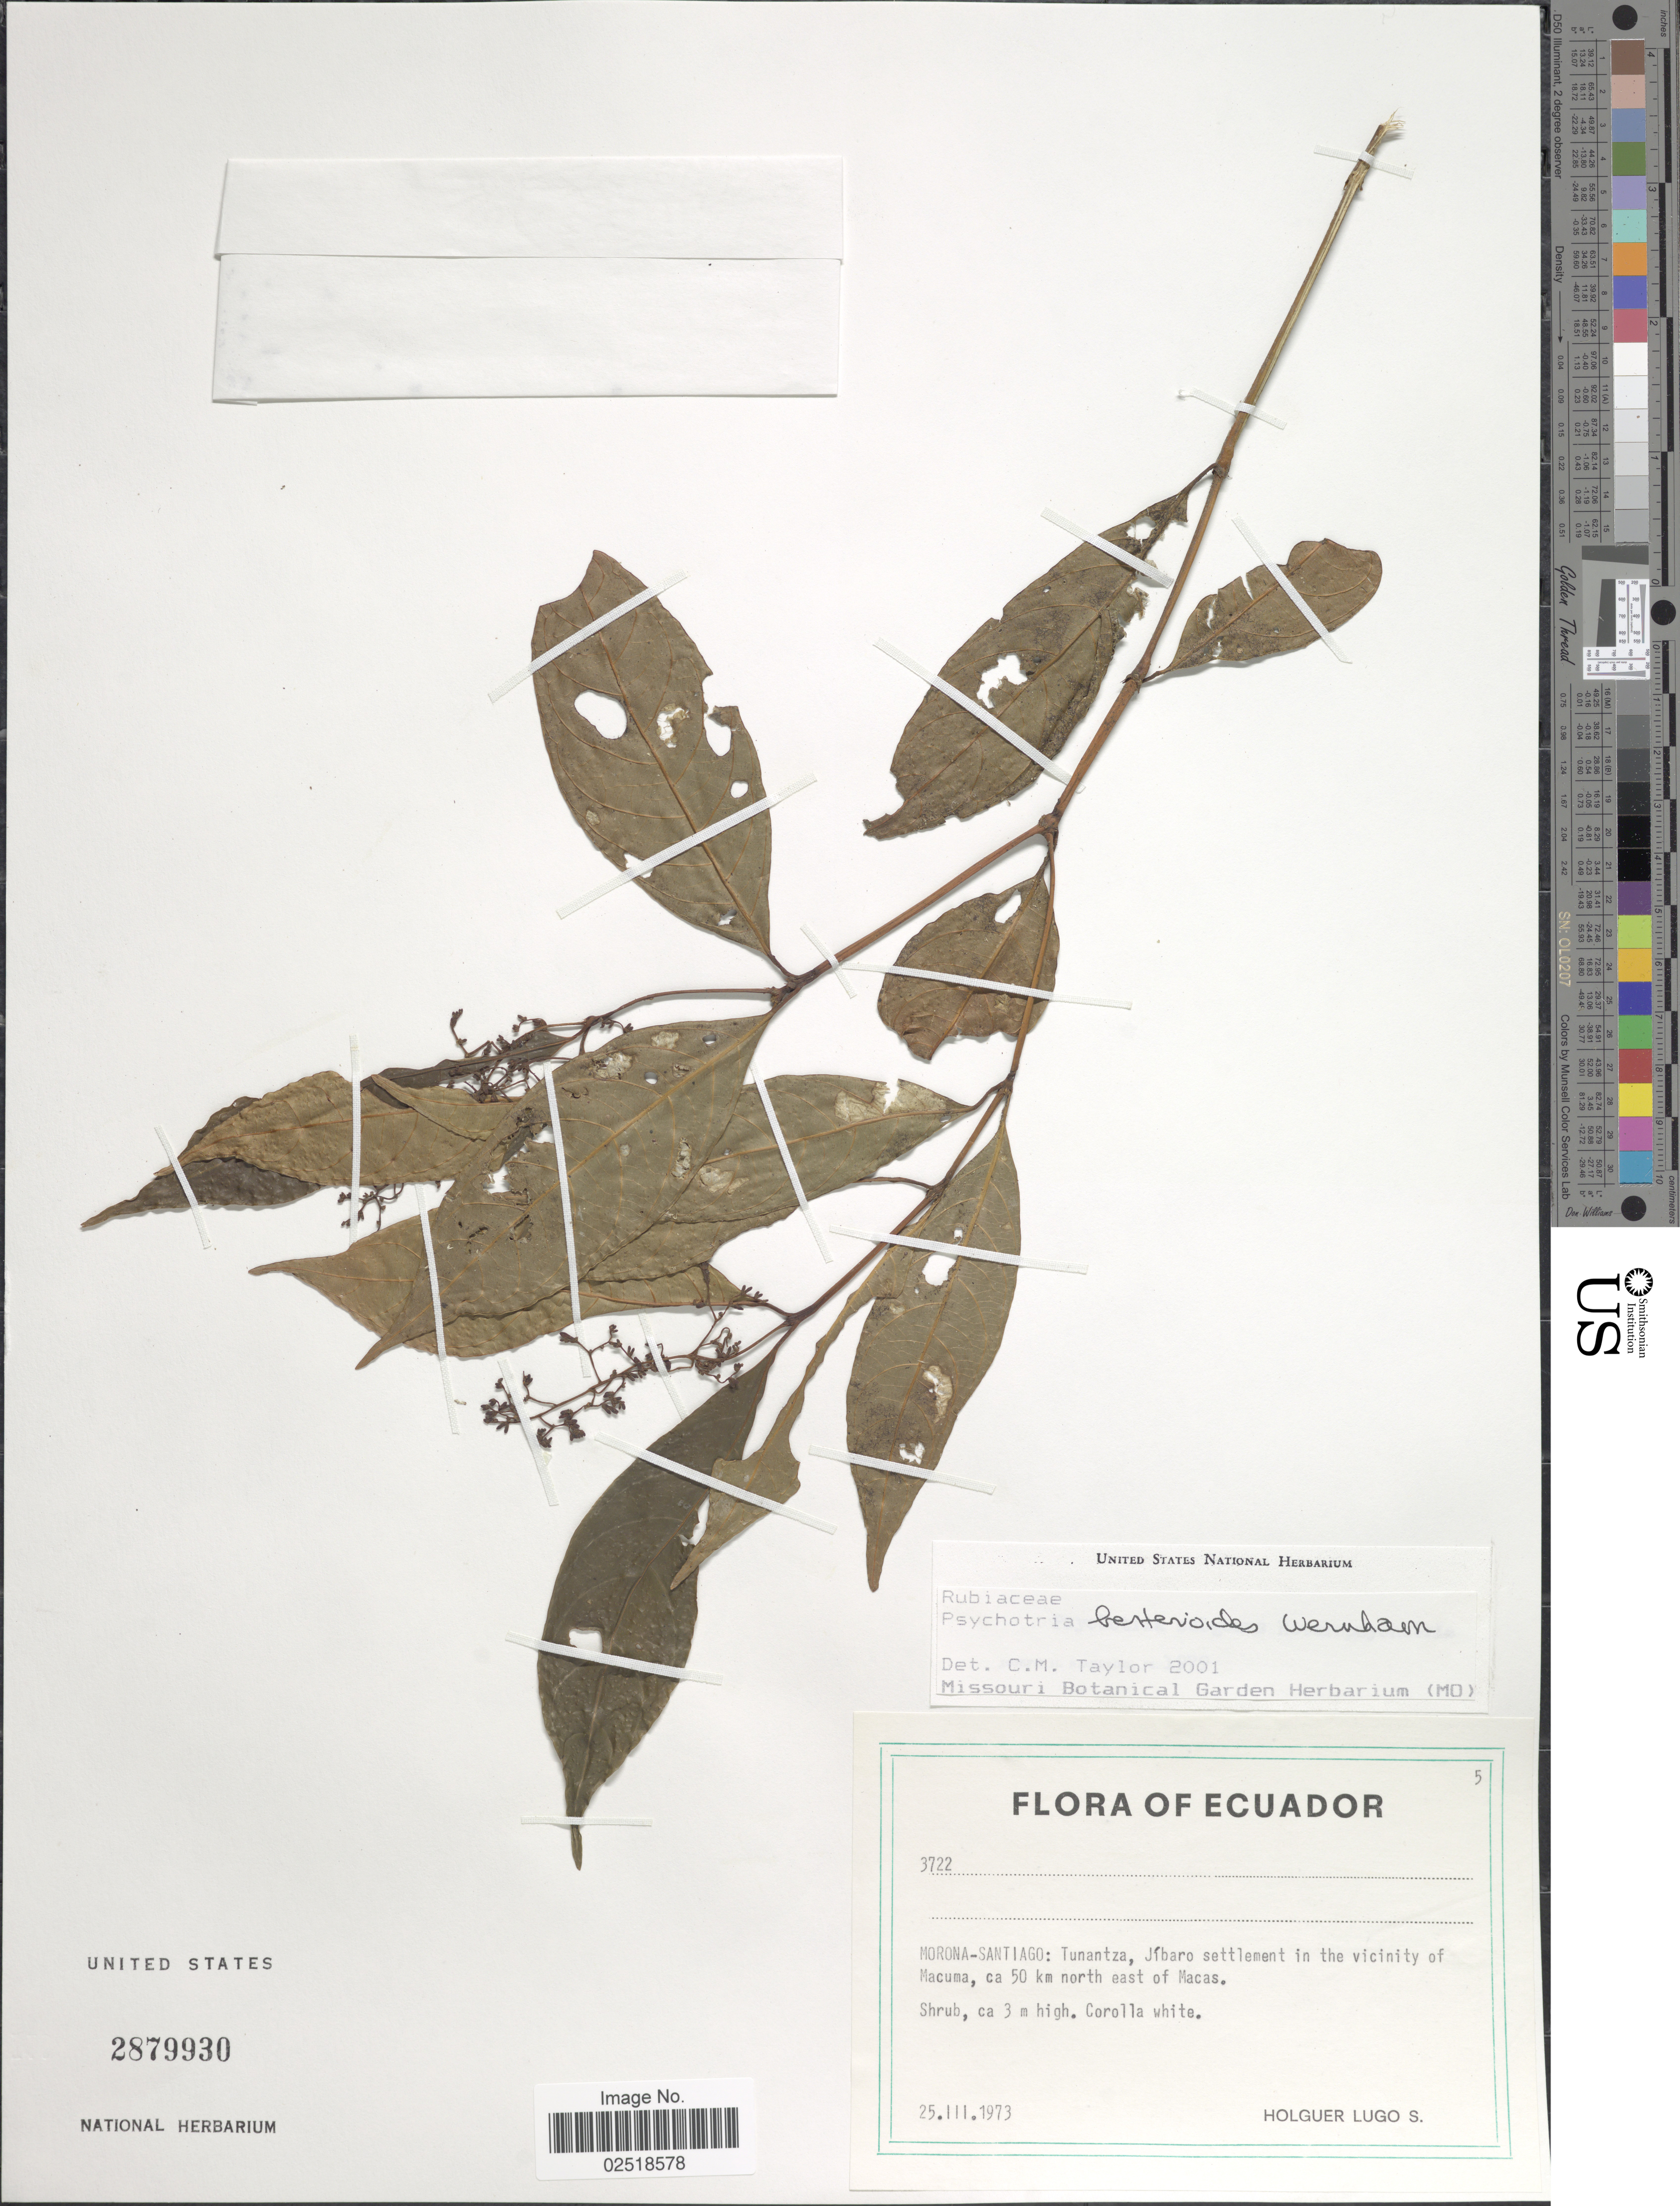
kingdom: Plantae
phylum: Tracheophyta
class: Magnoliopsida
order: Gentianales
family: Rubiaceae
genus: Psychotria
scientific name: Psychotria bertieroides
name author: Wernham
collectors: H. Lugo S.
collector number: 3722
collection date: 1973-03-25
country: Ecuador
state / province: Morona-Santiago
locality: Tunantza, Jíbaro settlement in the vicinity of Macuma, ca 50 km north east of Macas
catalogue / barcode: US 2879930